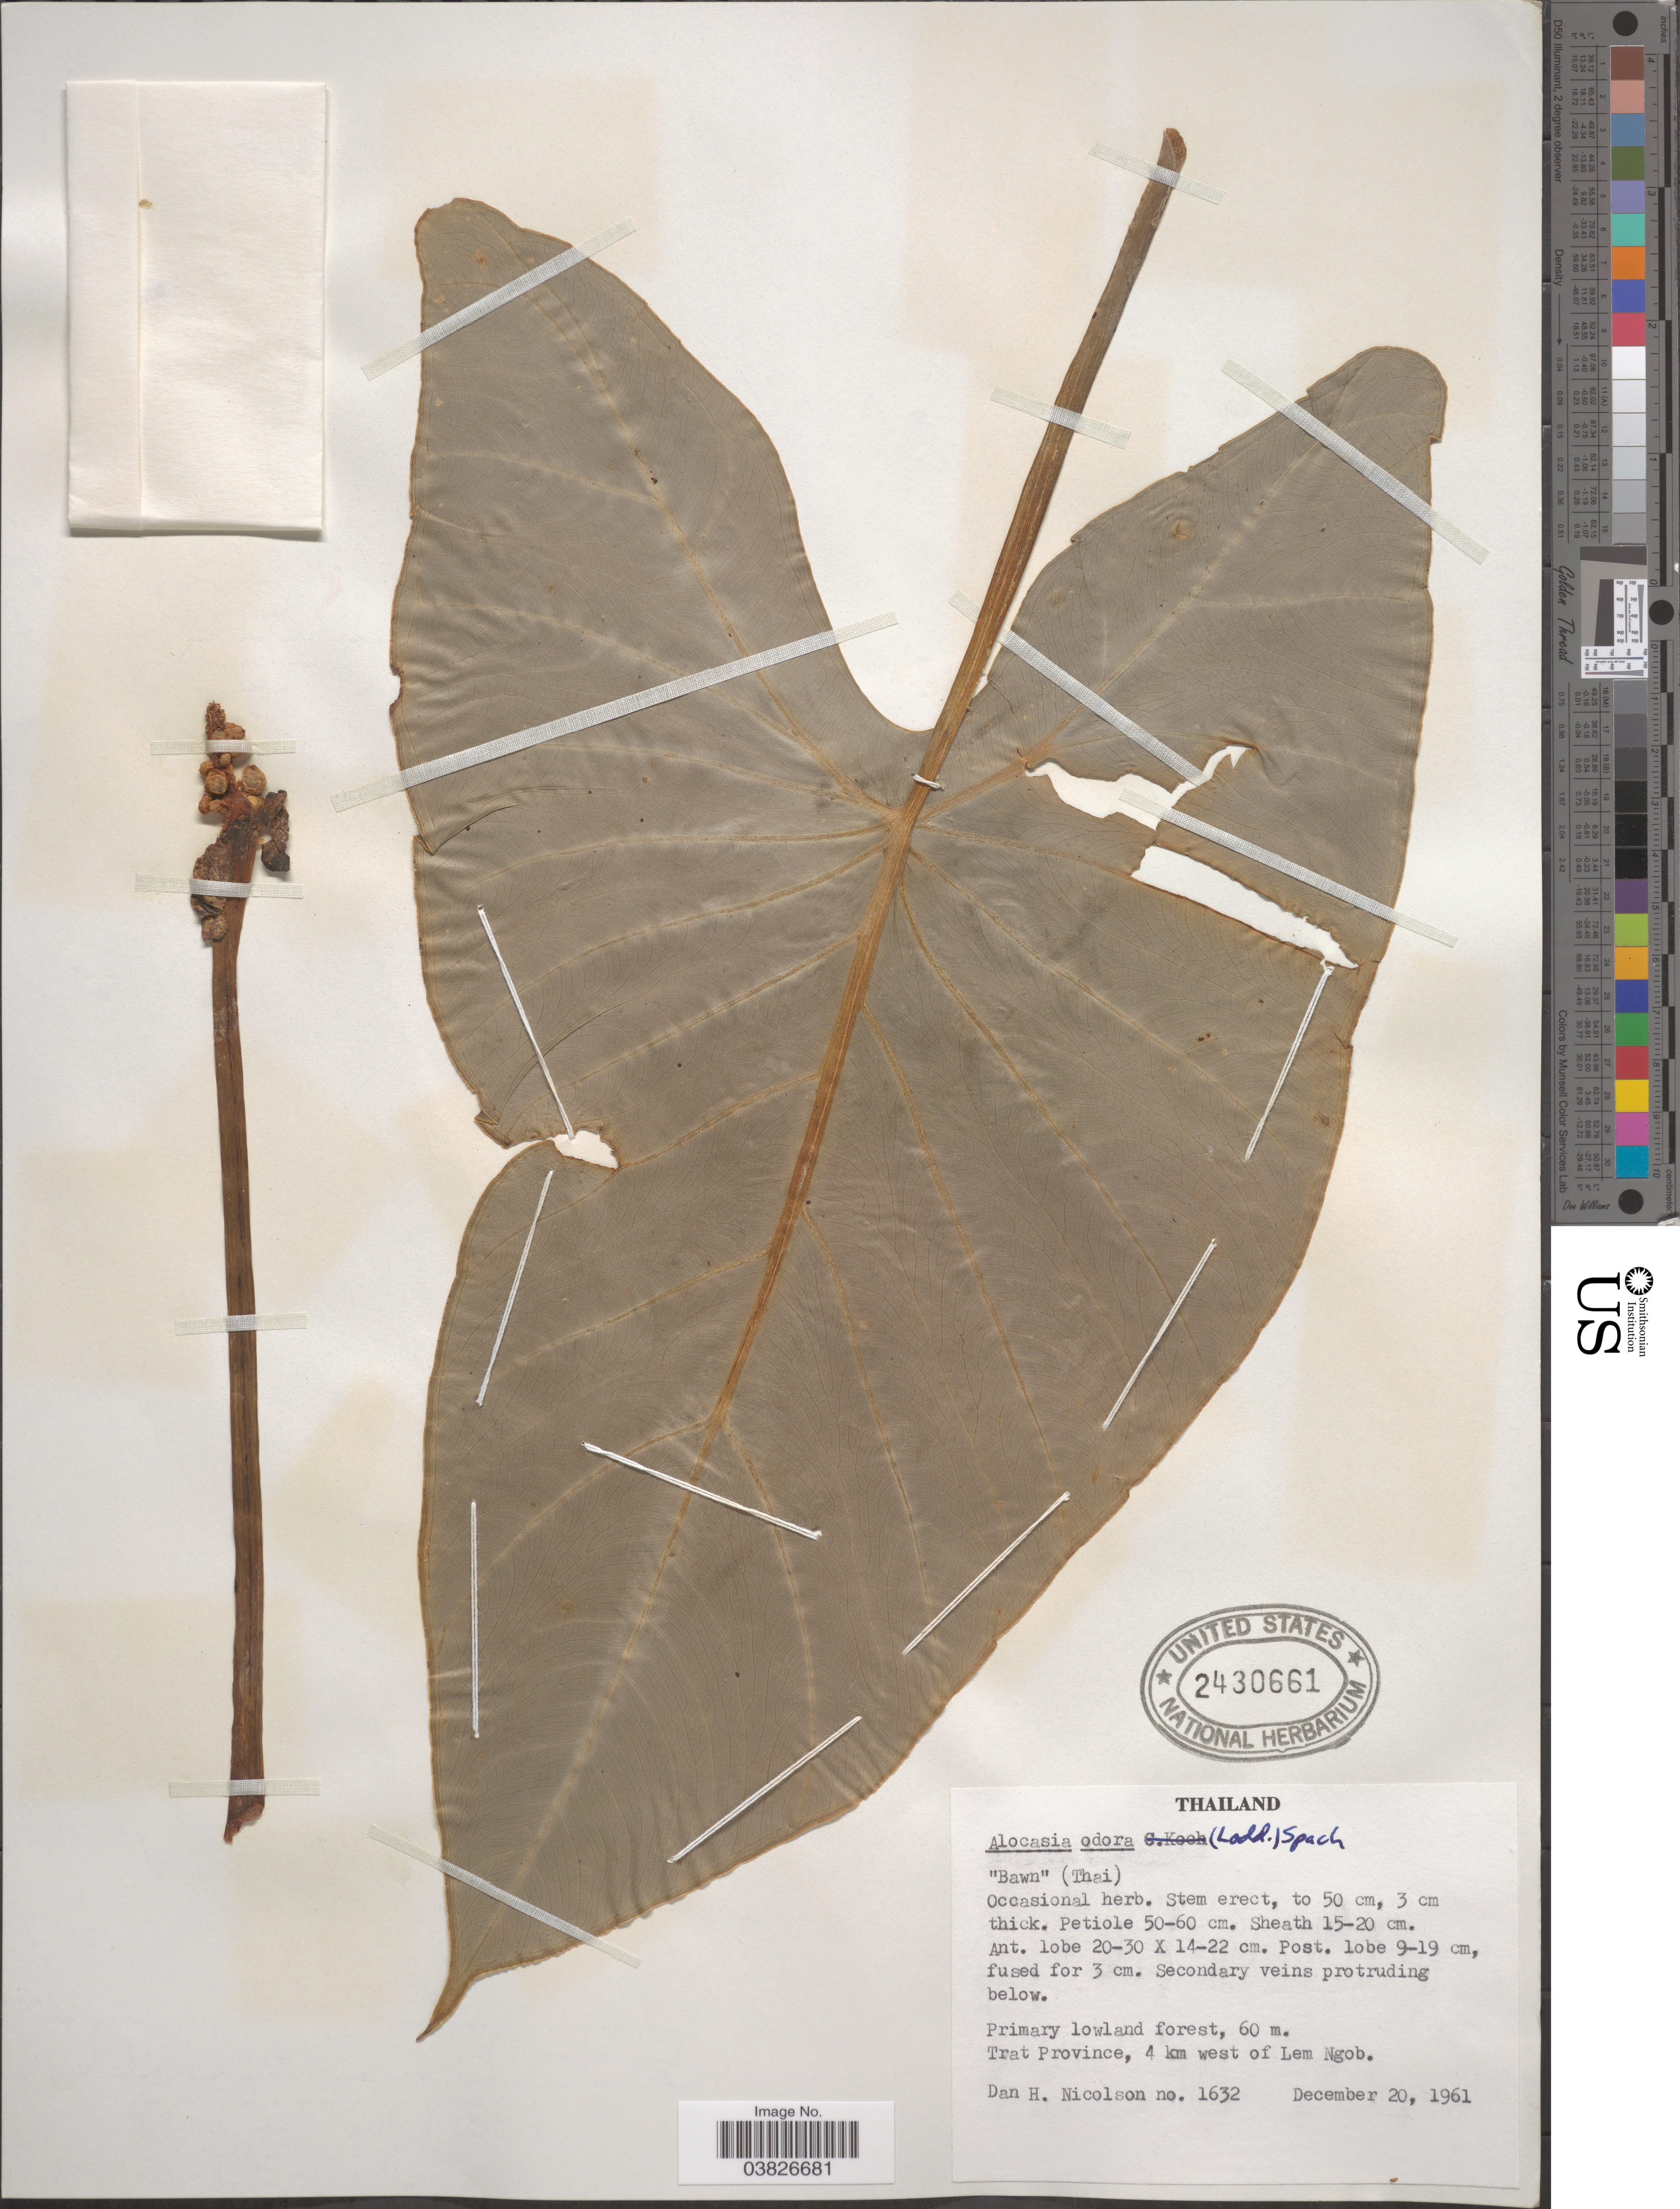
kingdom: Plantae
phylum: Tracheophyta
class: Liliopsida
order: Alismatales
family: Araceae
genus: Alocasia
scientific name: Alocasia odora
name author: (Roxb. ex Lodd. et al.) Spach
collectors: D. H. Nicolson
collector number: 1632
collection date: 1961-12-20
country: Thailand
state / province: Trat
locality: Primary lowland forest. 4 km west of Lem Ngob.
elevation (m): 60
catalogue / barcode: US 2430661